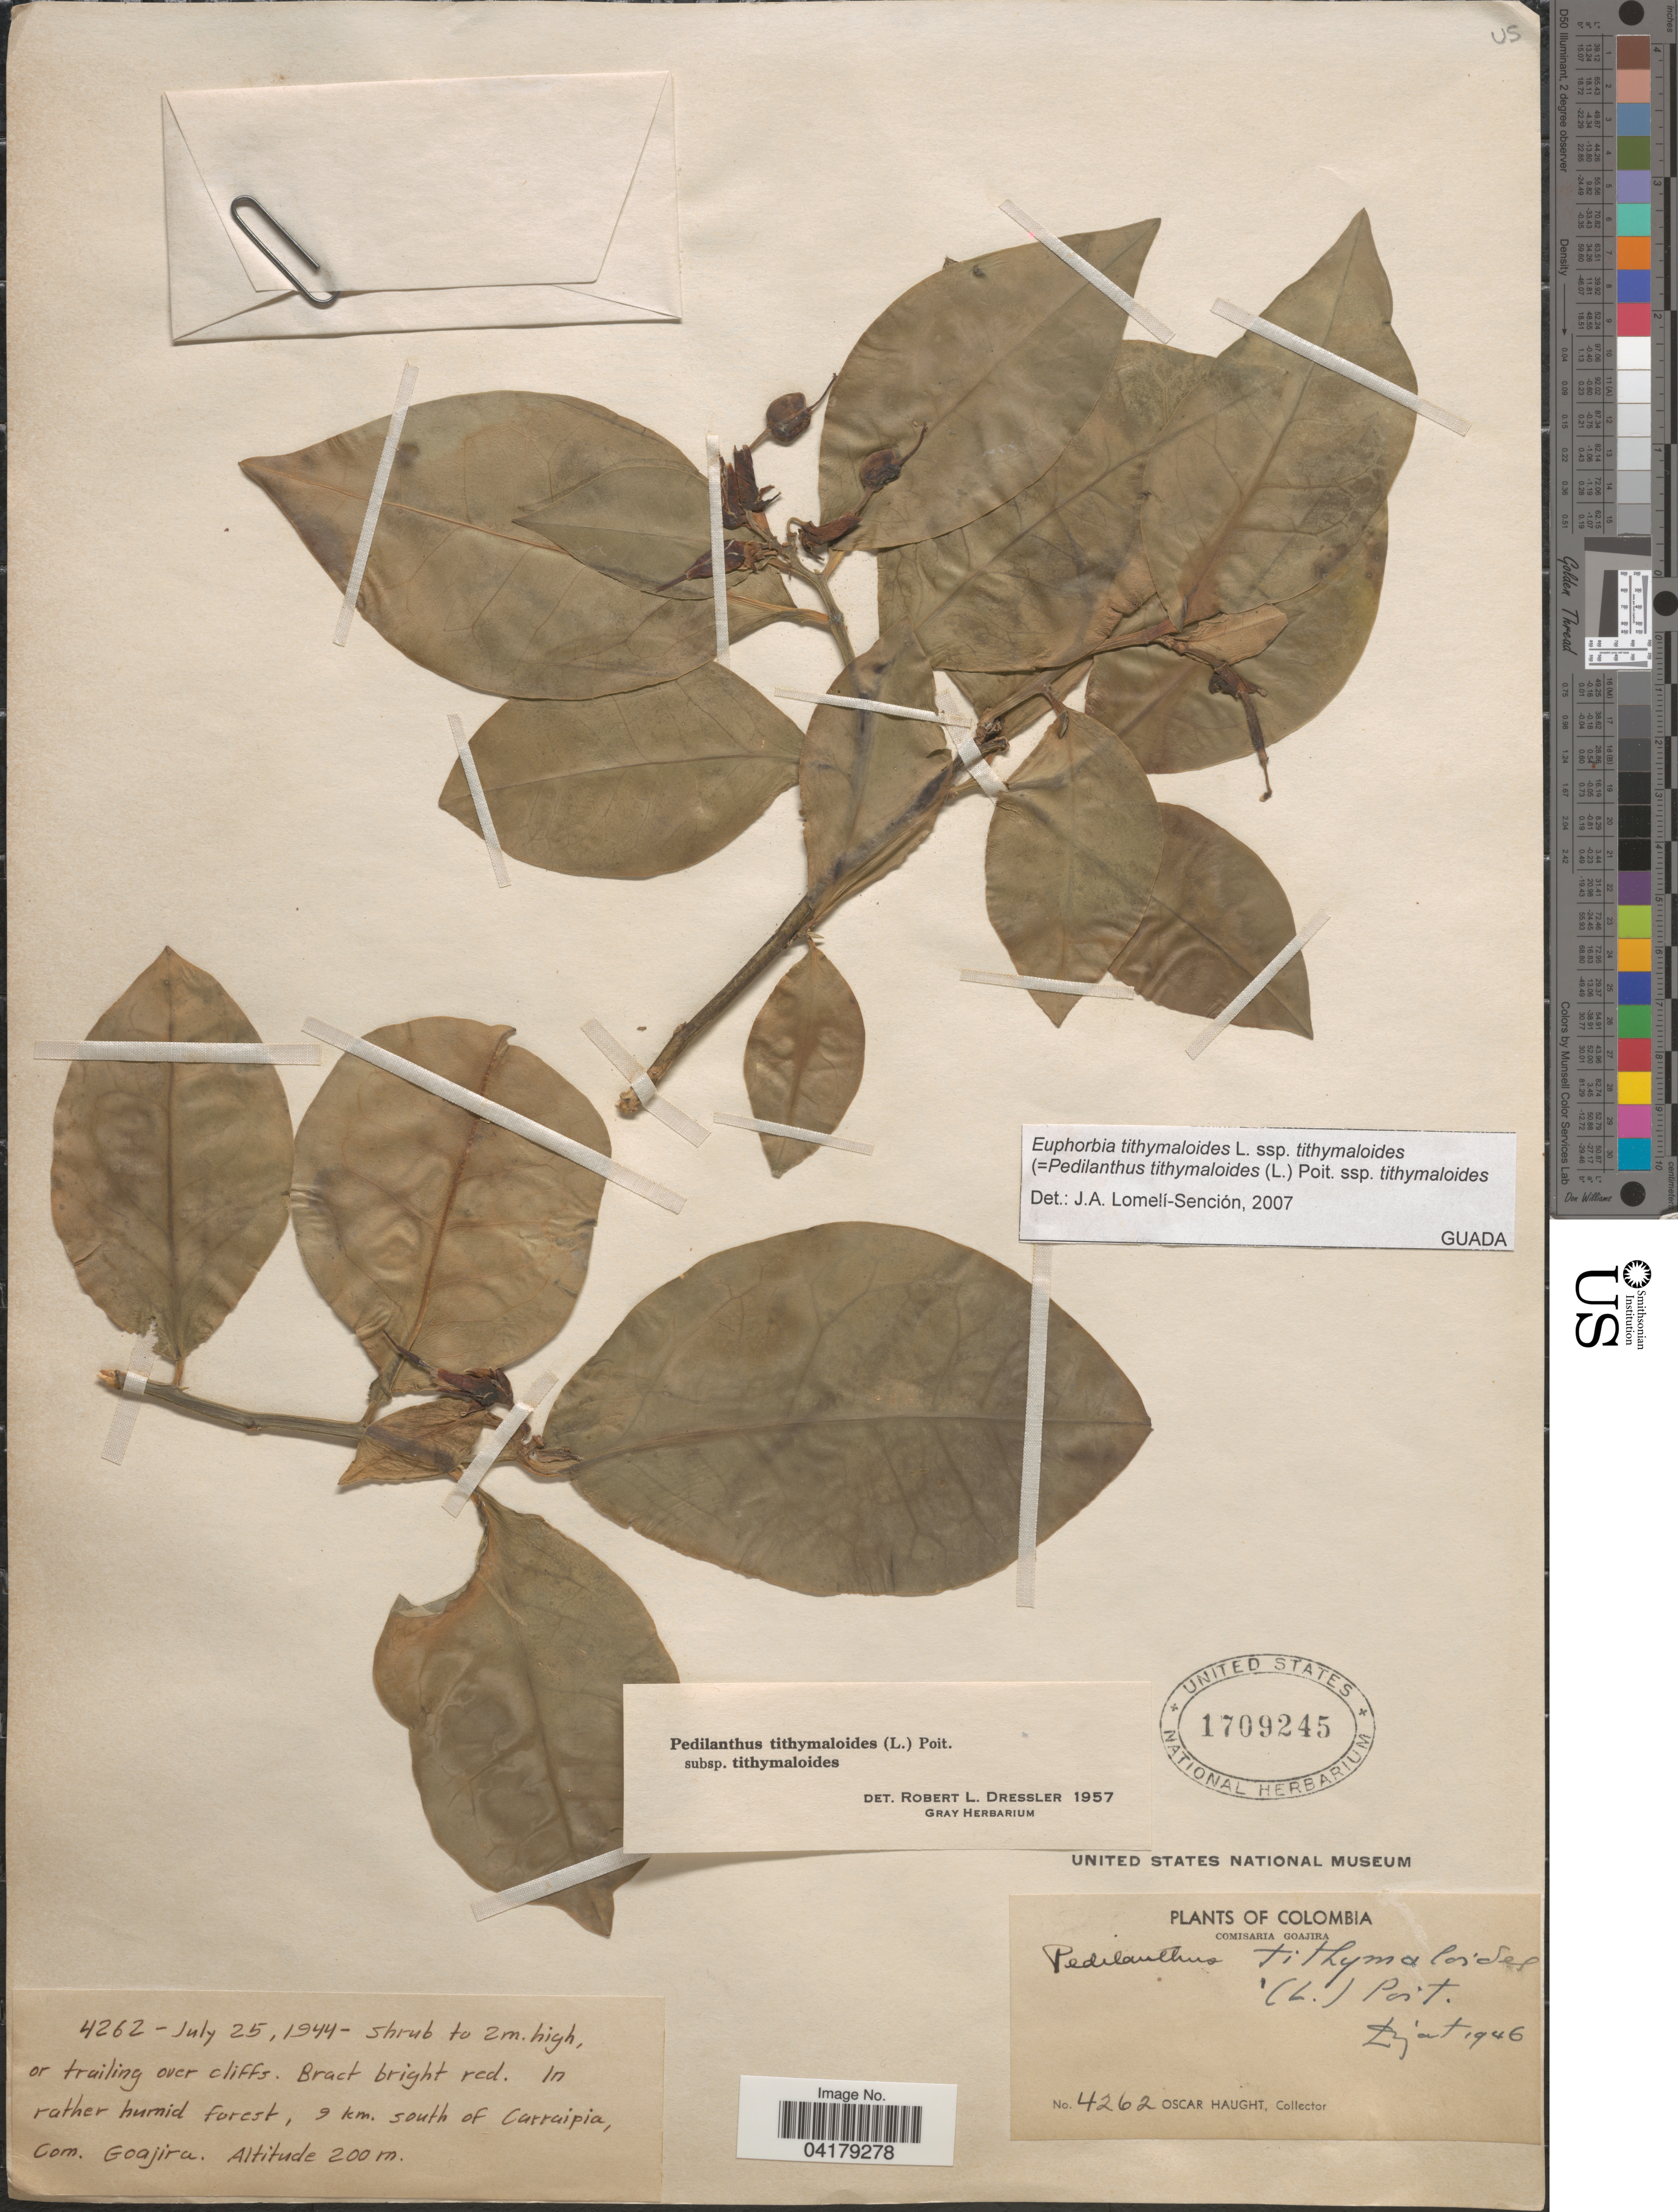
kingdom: Plantae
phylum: Tracheophyta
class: Magnoliopsida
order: Malpighiales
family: Euphorbiaceae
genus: Euphorbia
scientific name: Euphorbia tithymaloides subsp. tithymaloides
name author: L.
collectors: O. L. Haught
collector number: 4262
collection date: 1944-07-25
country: Colombia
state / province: La Guajira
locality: Comisaria Goajira. 9 km. south of Curraipia.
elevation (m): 200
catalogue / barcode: US 1709245